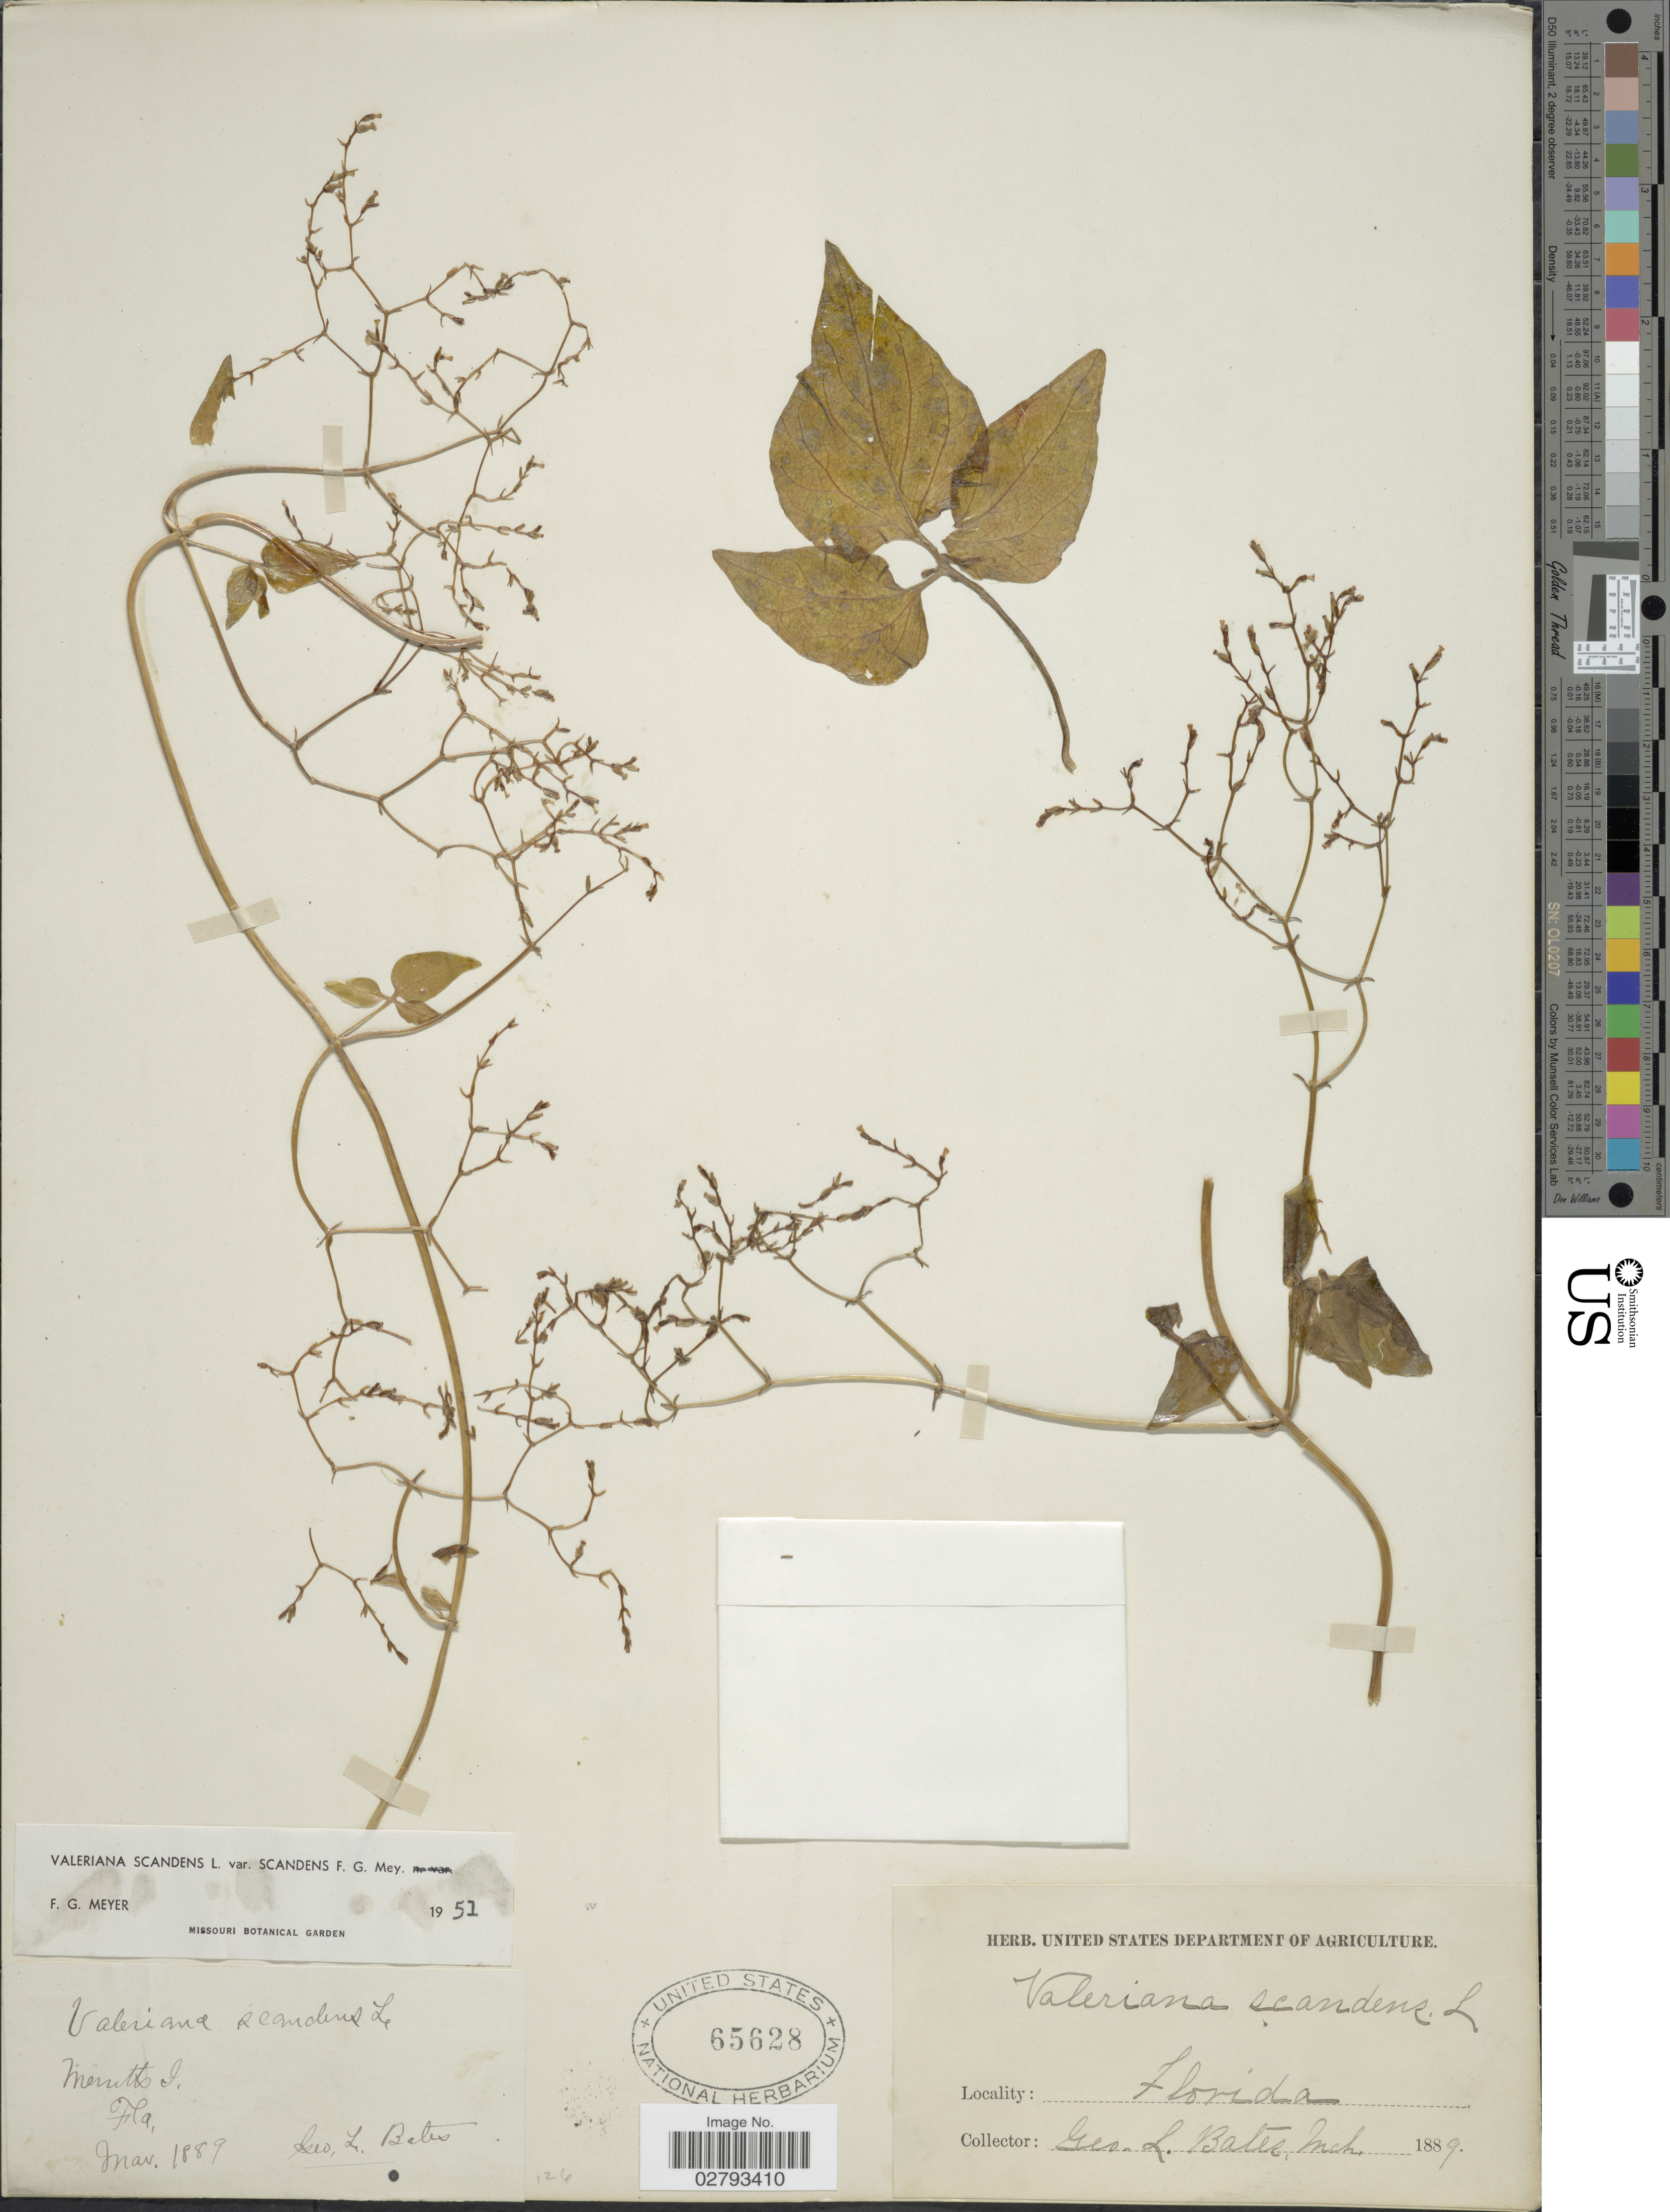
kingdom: Plantae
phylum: Tracheophyta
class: Magnoliopsida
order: Dipsacales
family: Caprifoliaceae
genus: Valeriana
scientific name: Valeriana scandens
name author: L.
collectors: G. Bates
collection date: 1889-03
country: United States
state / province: Florida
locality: Merritt Island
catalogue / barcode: US 65628